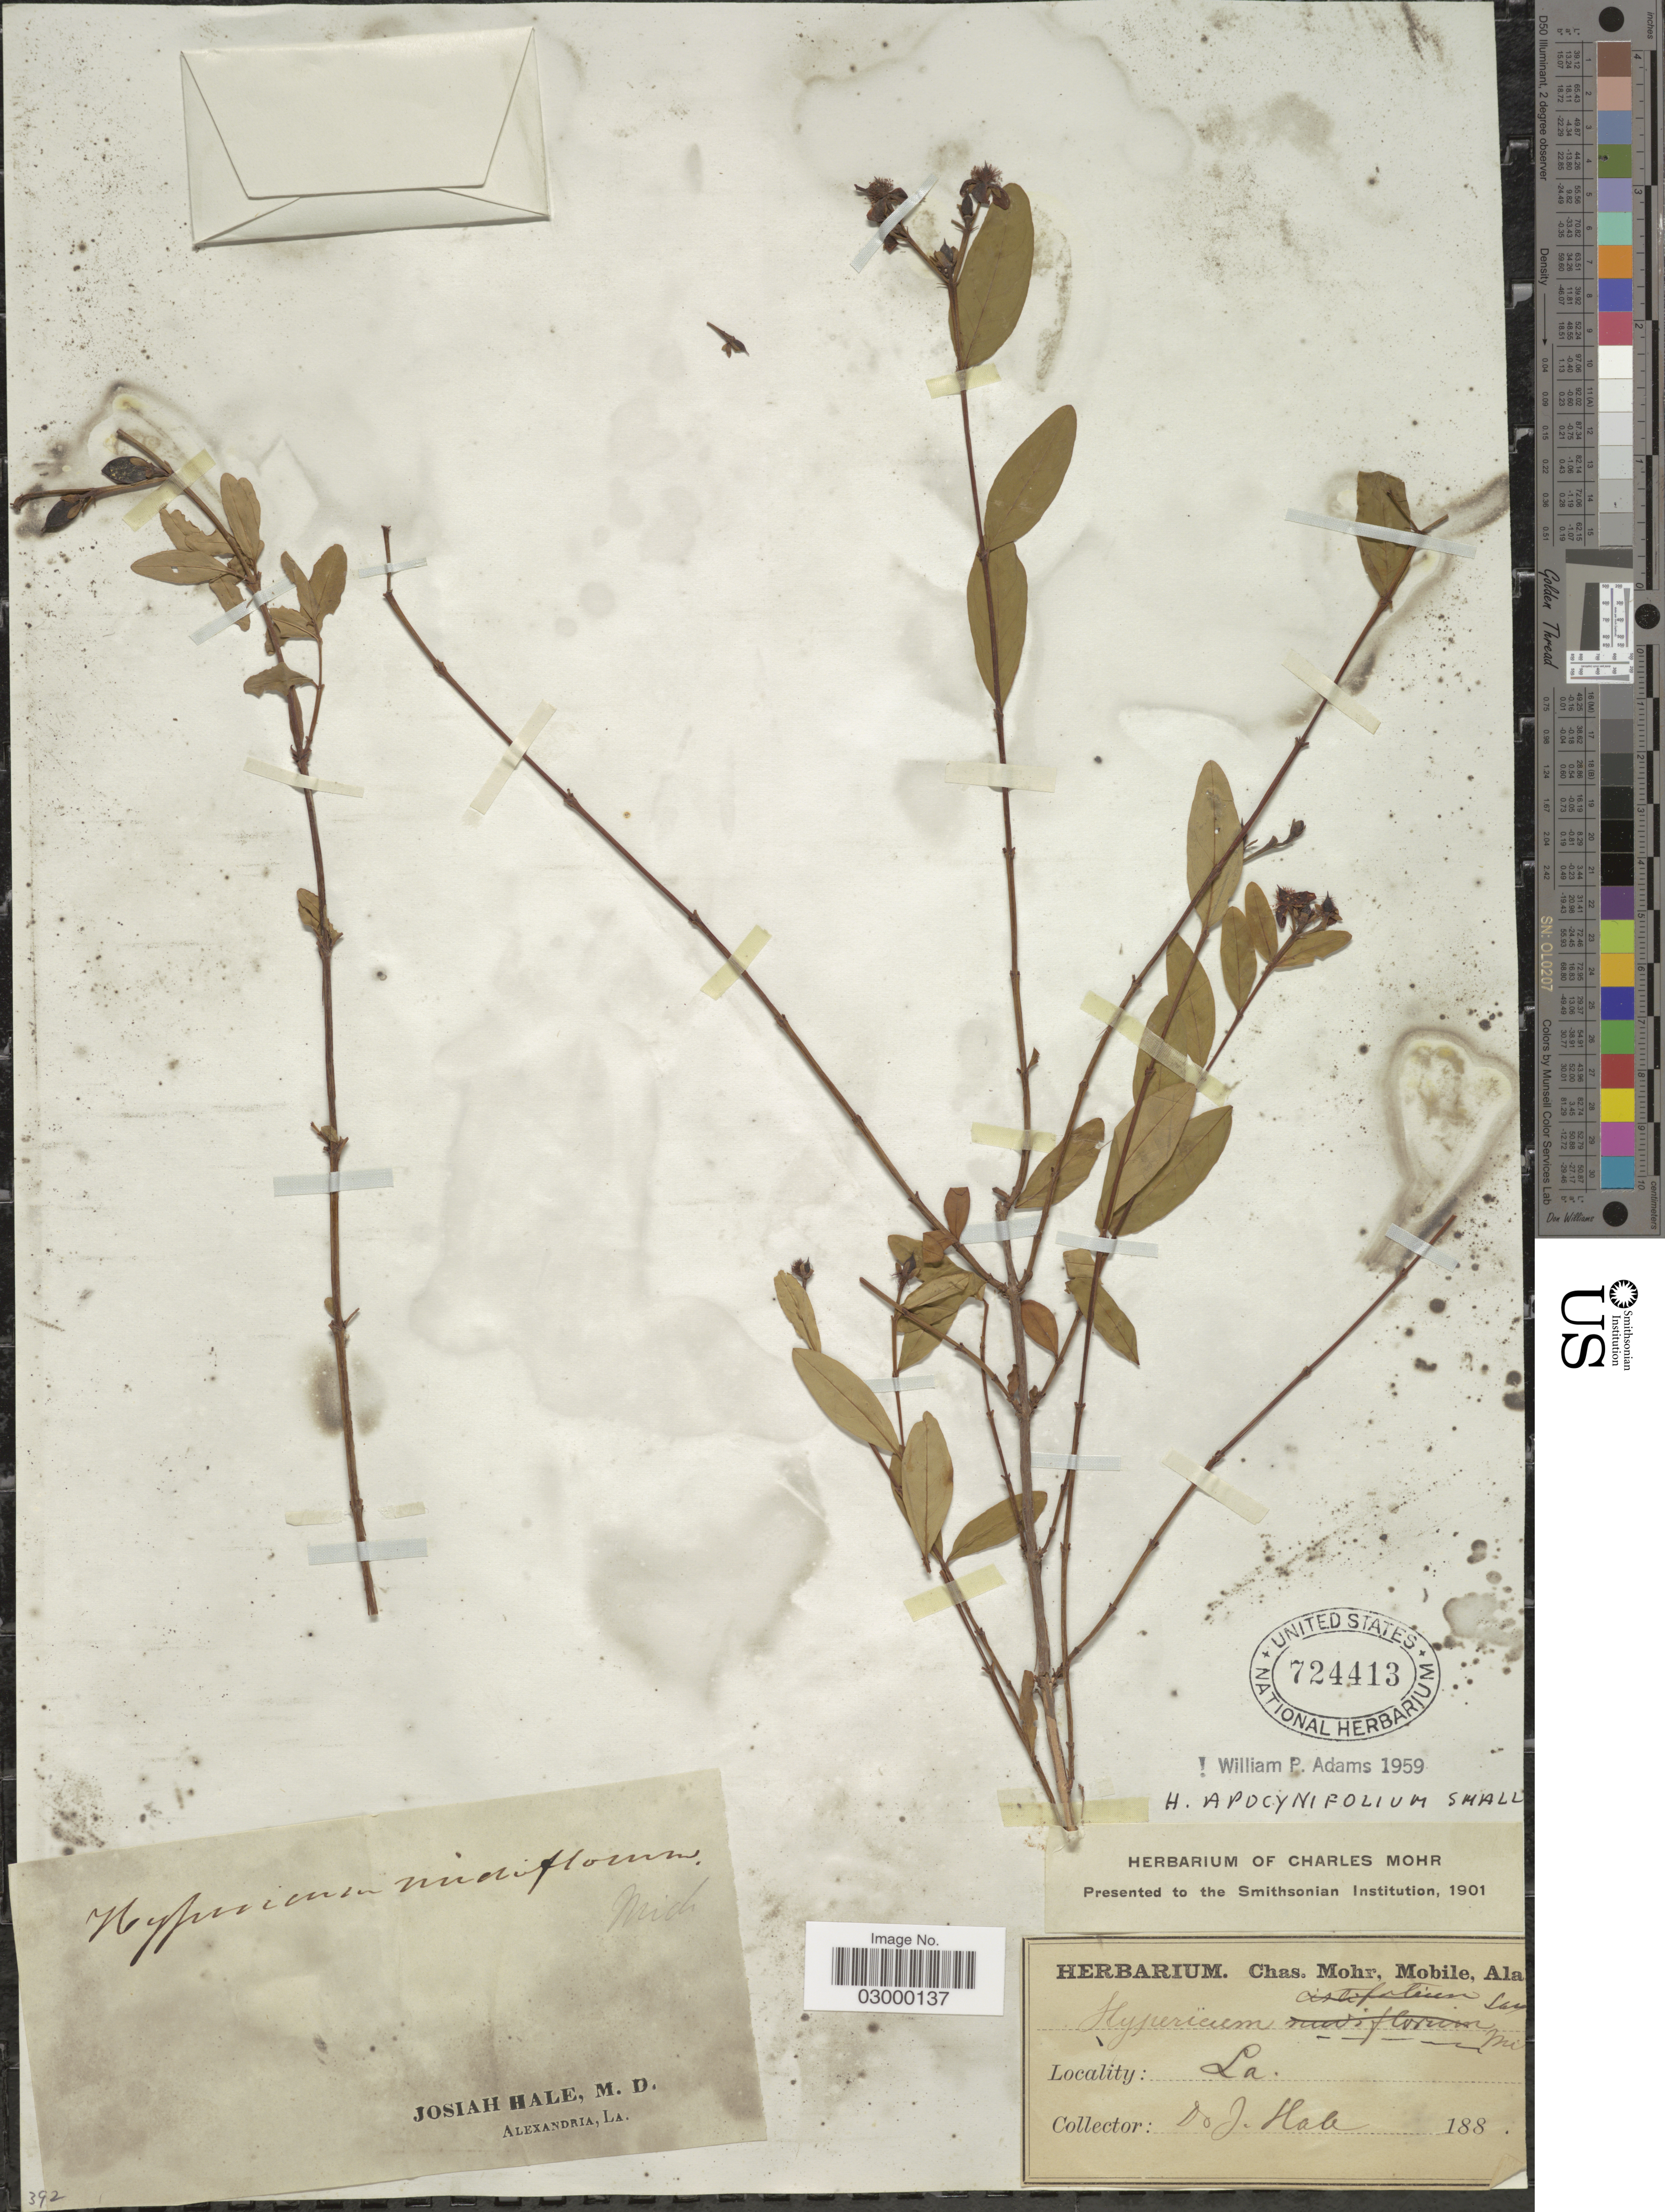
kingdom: Plantae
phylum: Tracheophyta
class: Magnoliopsida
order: Malpighiales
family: Hypericaceae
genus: Hypericum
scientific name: Hypericum apocynifolium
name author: Small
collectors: J. Hale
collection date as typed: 188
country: United States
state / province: Louisiana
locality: La.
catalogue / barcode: US 724413